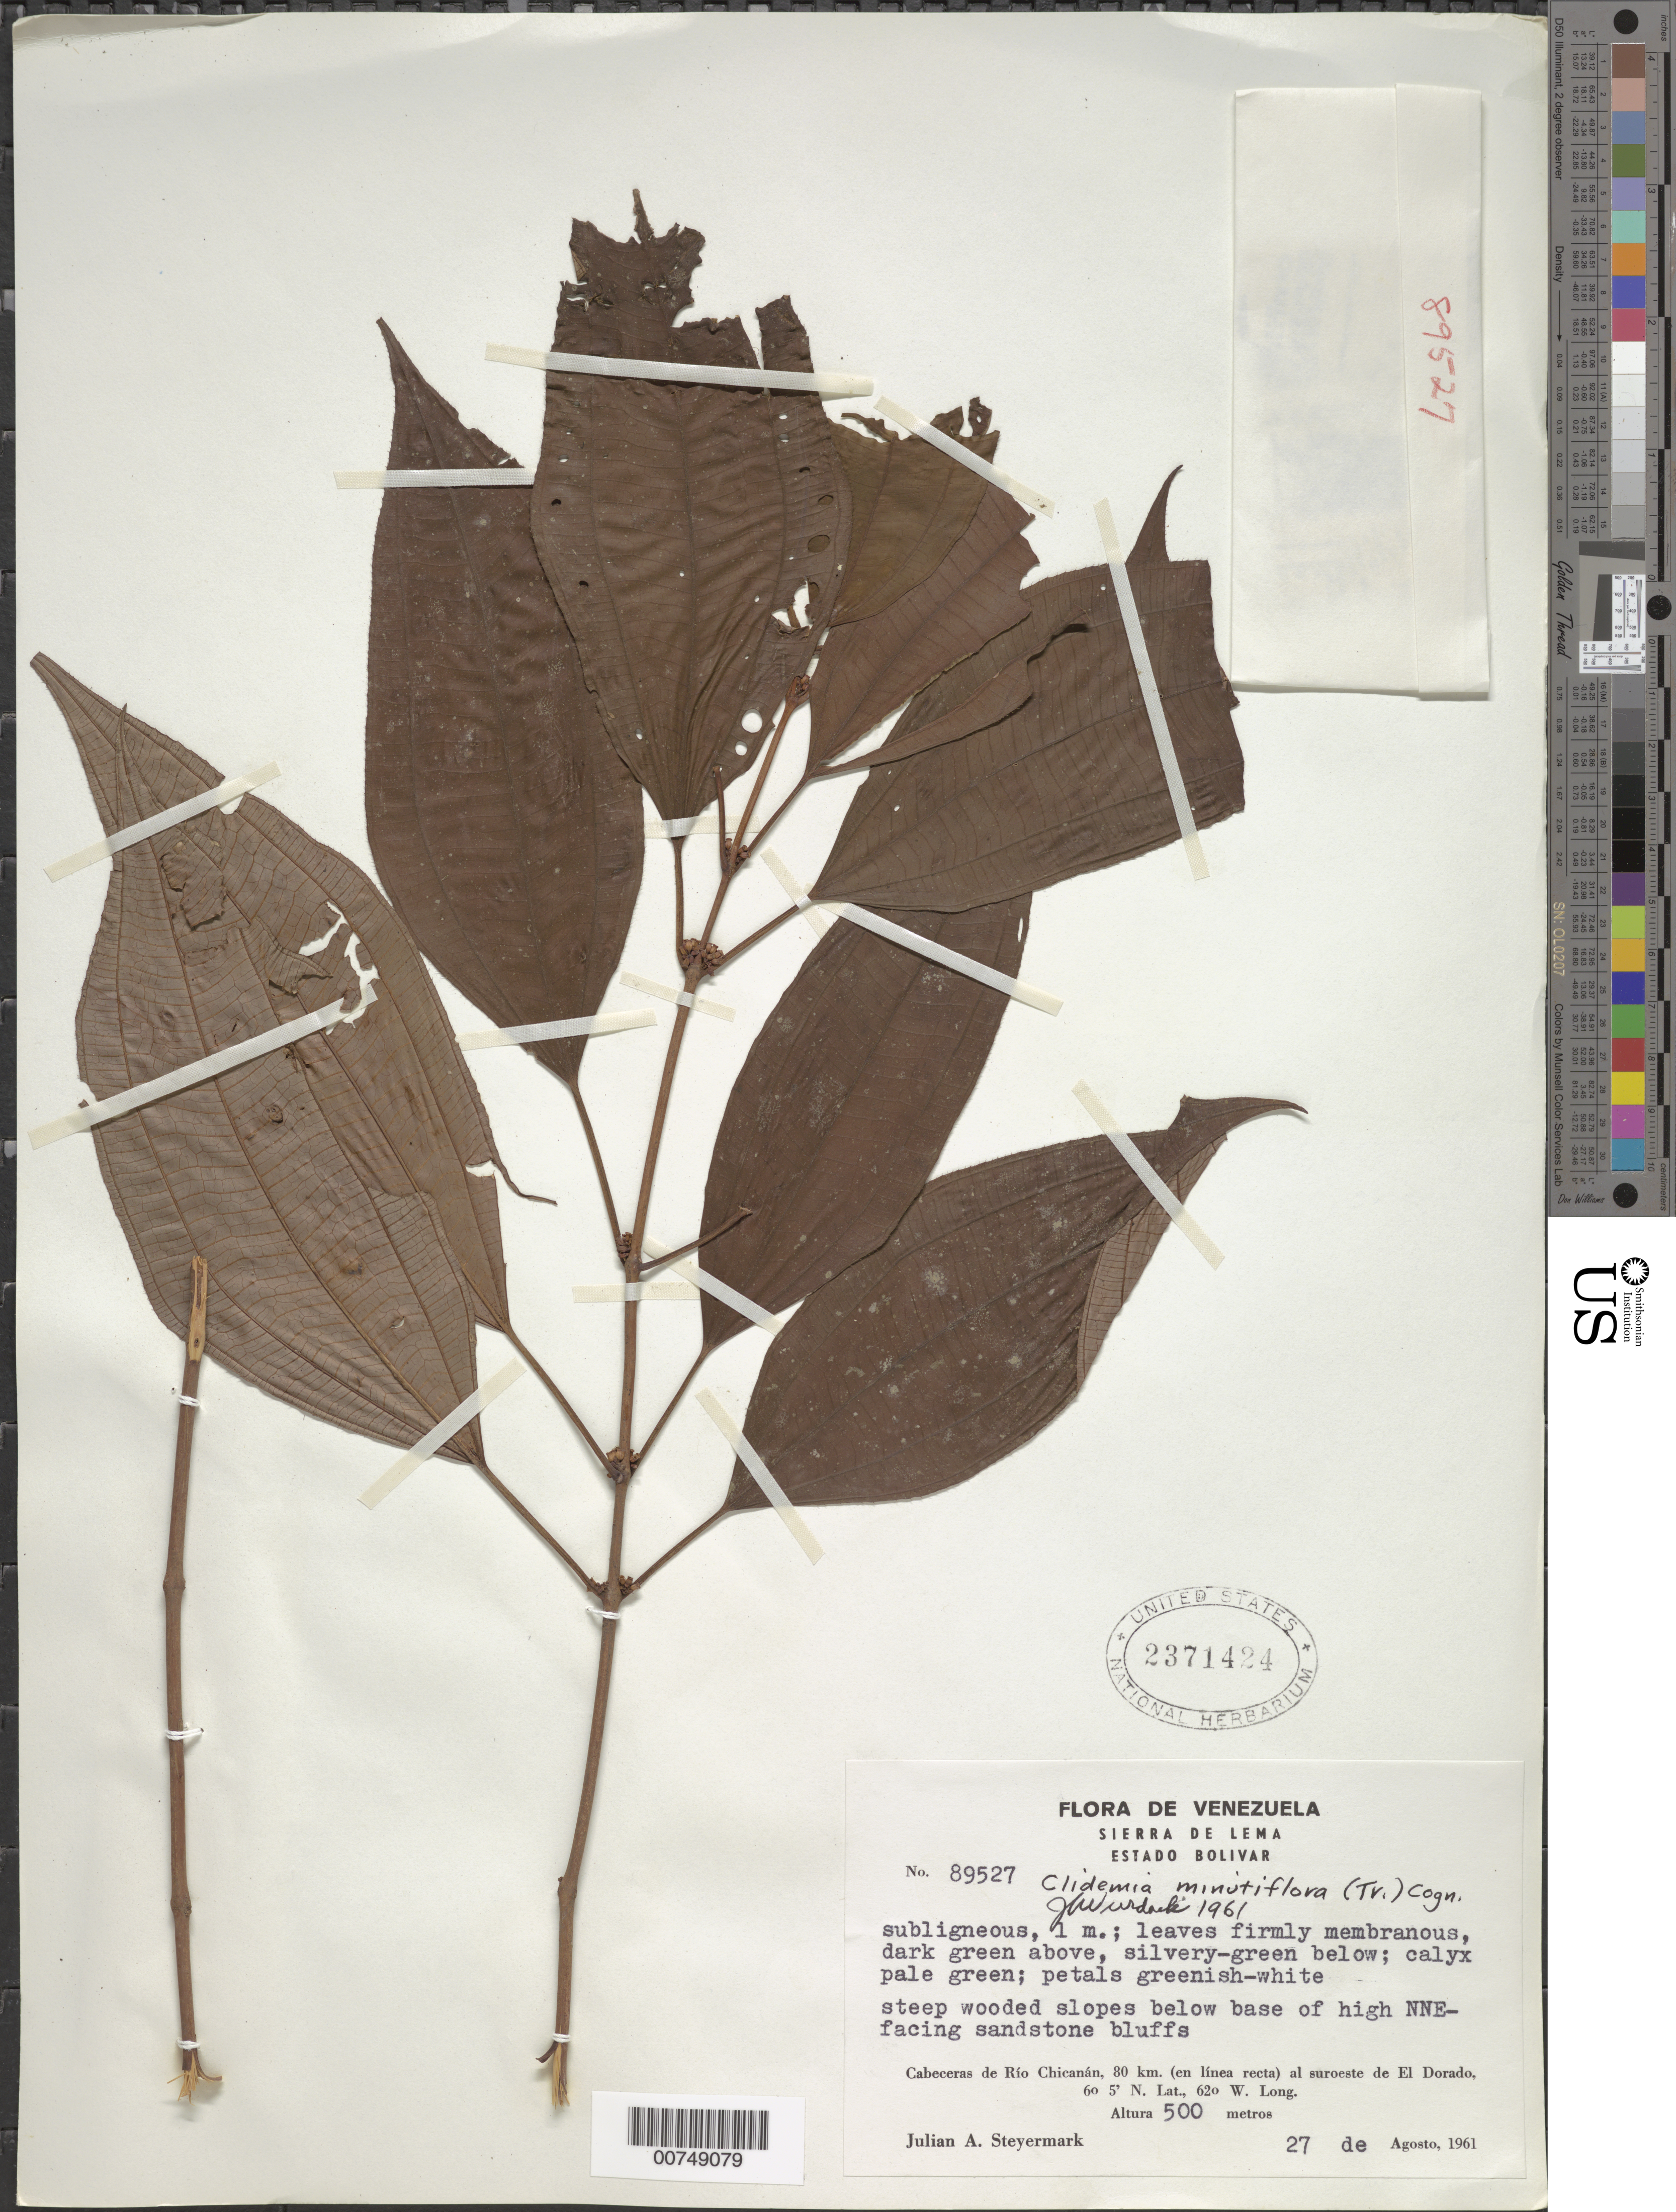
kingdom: Plantae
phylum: Tracheophyta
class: Magnoliopsida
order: Myrtales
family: Melastomataceae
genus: Clidemia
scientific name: Clidemia minutiflora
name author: (Triana) Cogn.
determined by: Wurdack, John J., (US), US (UNITED STATES)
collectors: J. Steyermark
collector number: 89527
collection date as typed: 27-Aug-61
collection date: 1961-08-27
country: Venezuela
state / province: Bolívar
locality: Sierra de Lema, Cabeceras de Río Chicanán, 80 km in straight line to SW of El Dorado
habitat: Steep wooded slopes below base of high NNE-facing sandstone bluffs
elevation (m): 500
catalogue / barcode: US 2371424